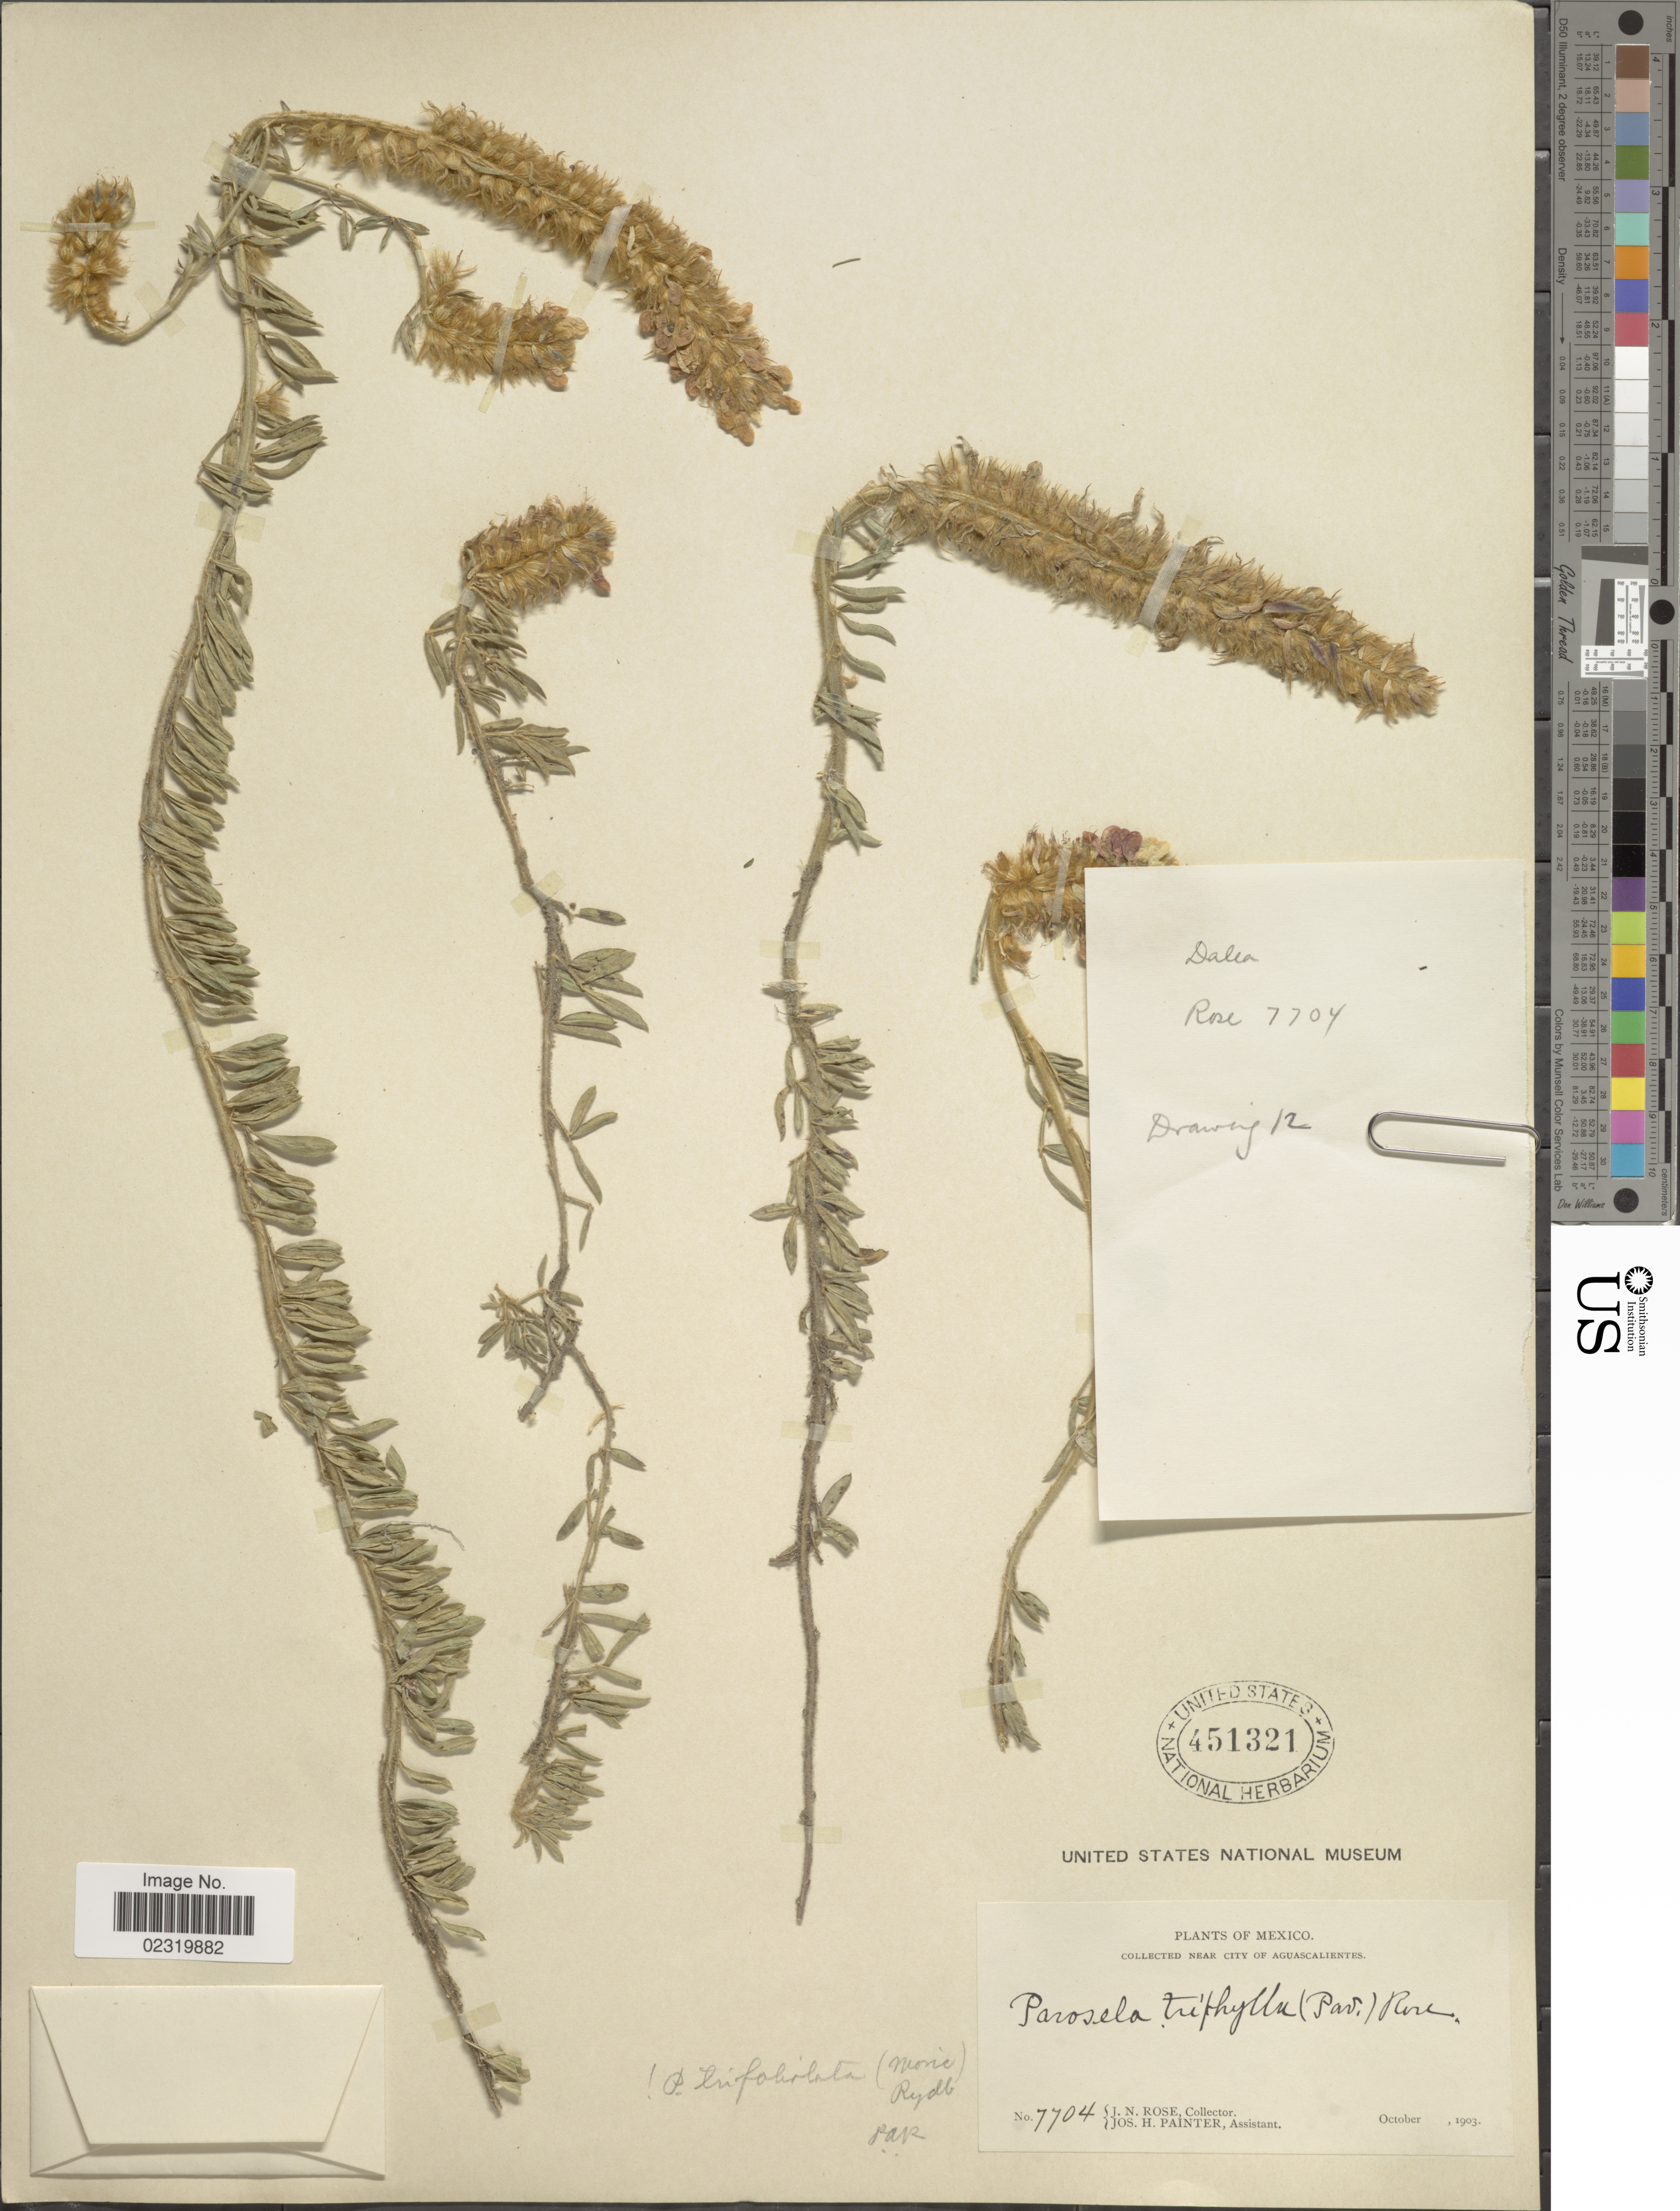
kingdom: Plantae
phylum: Tracheophyta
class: Magnoliopsida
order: Fabales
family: Fabaceae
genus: Dalea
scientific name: Dalea prostrata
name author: Ortega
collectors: J. N. Rose & J. H. Painter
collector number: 7704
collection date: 1903-10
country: Mexico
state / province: Aguascalientes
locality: Near city of Aguascalientes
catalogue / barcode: US 451321